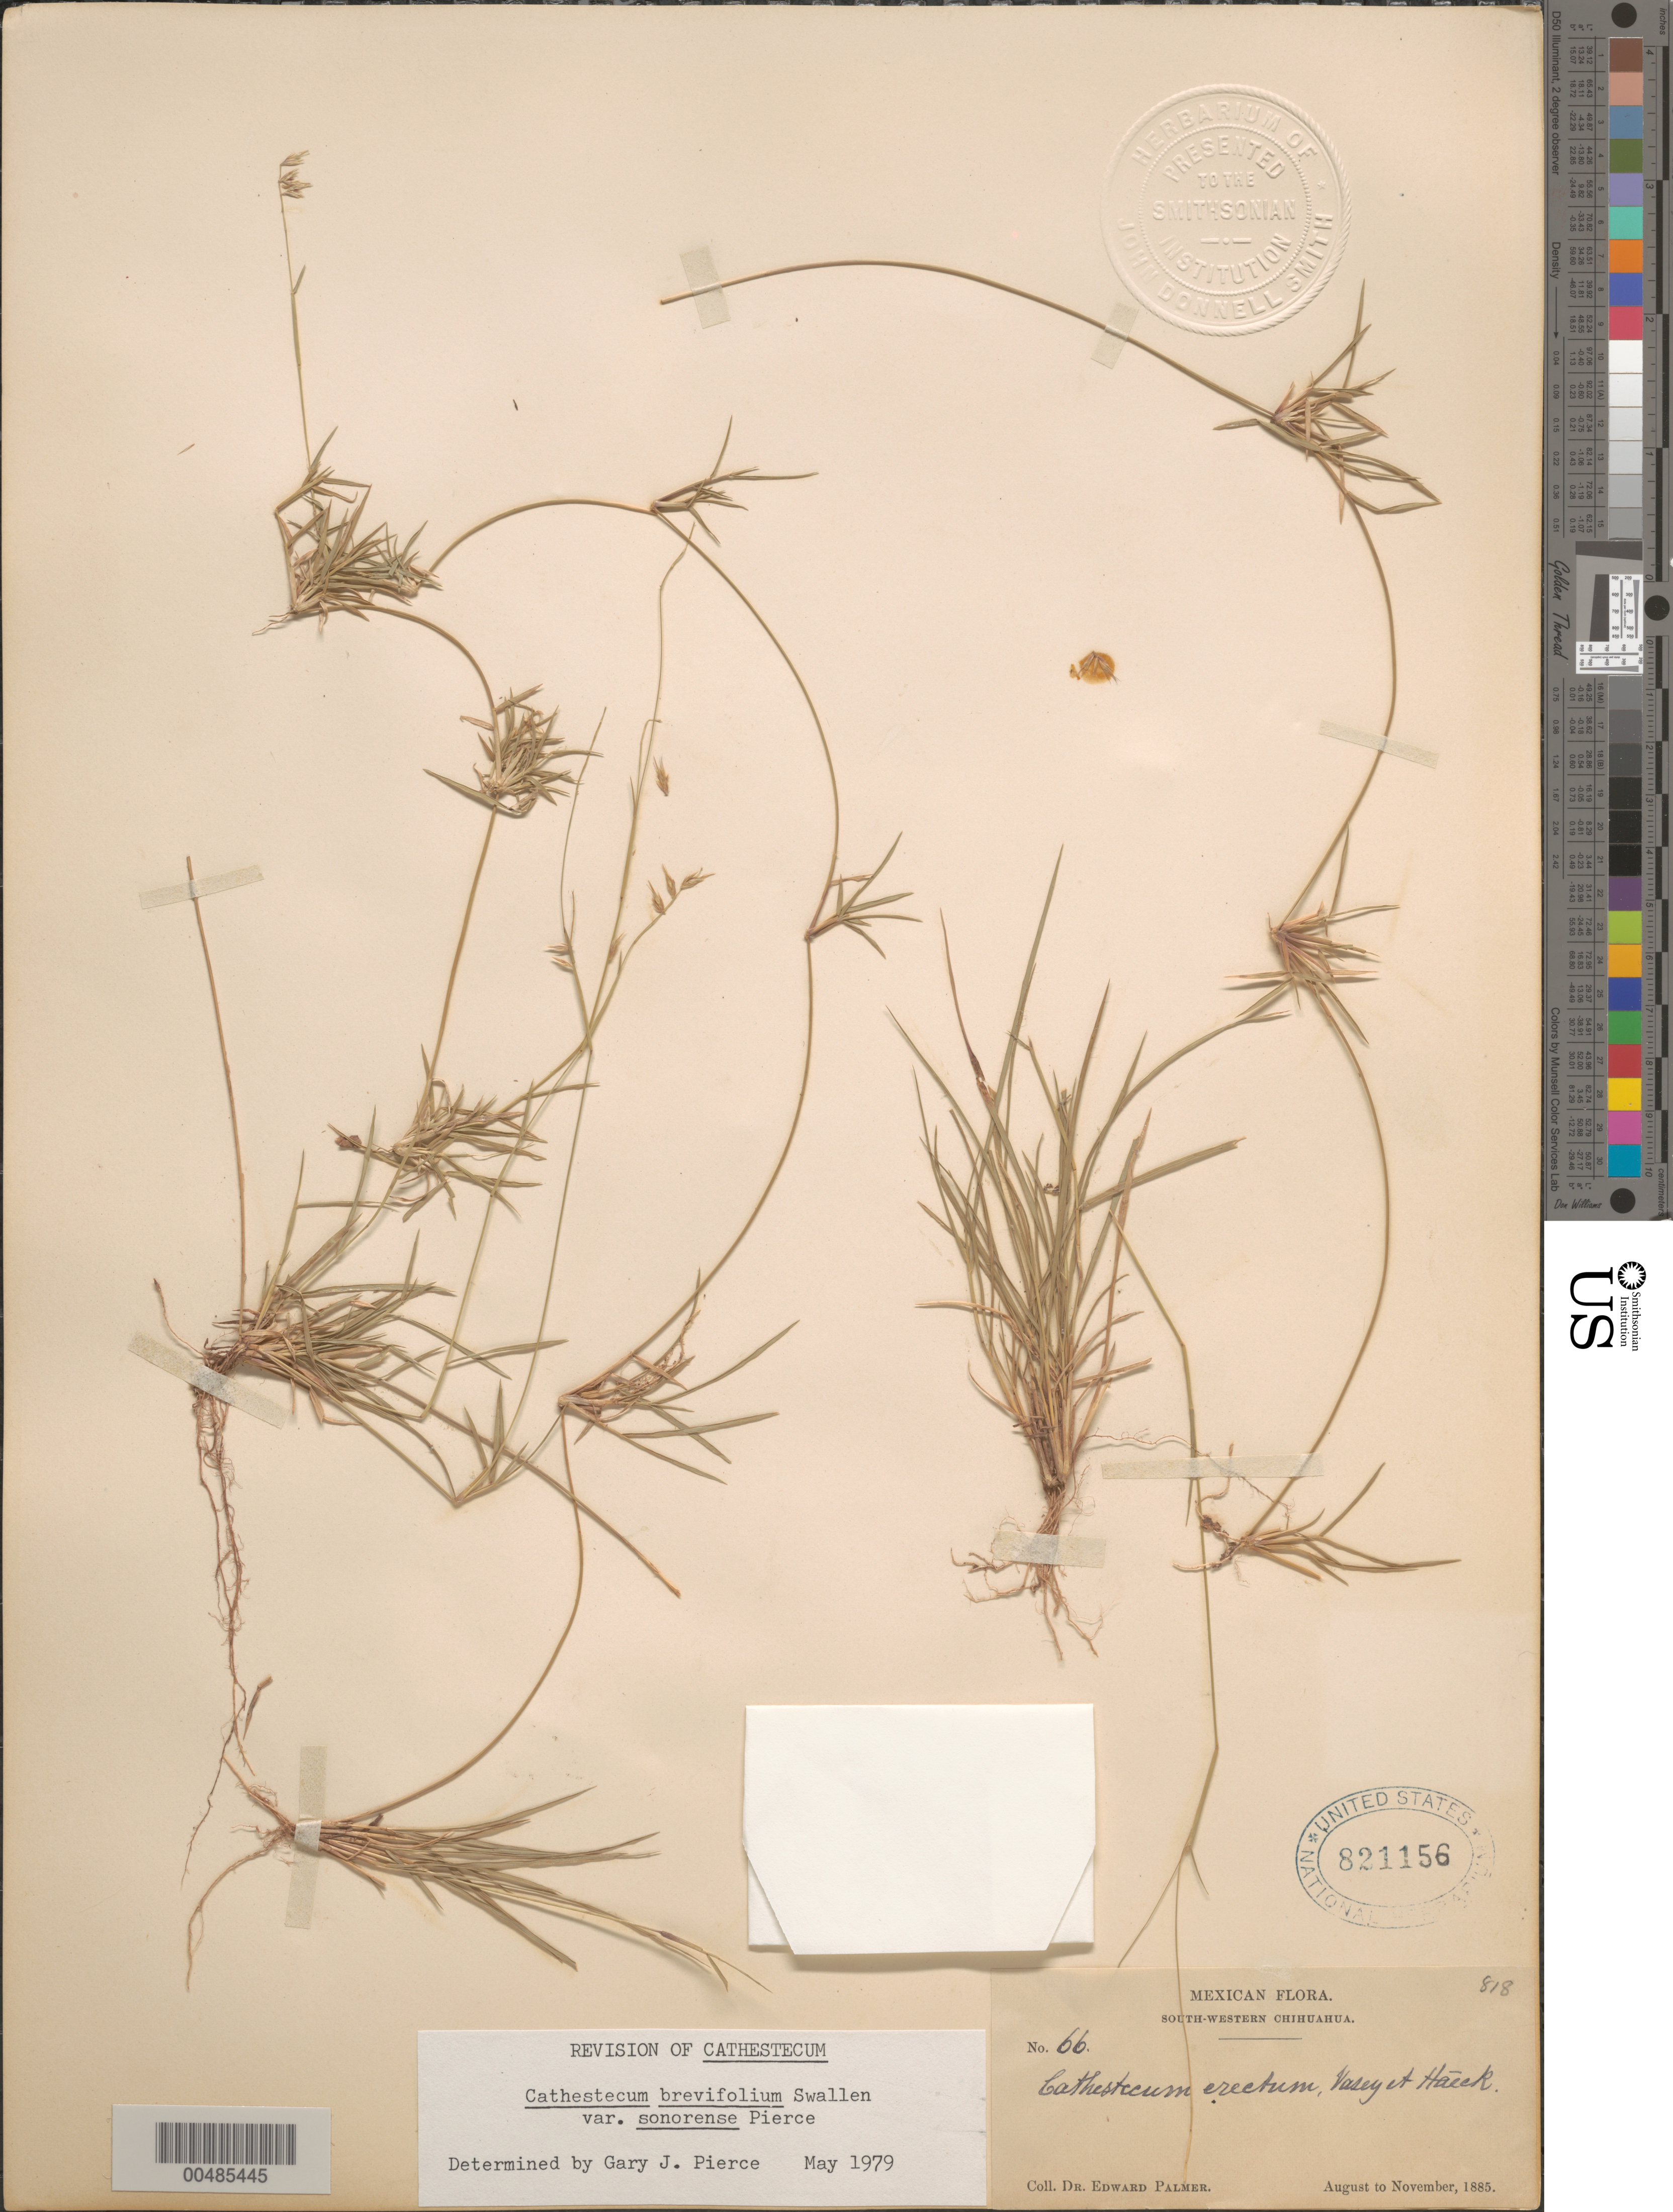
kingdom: Plantae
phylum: Tracheophyta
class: Liliopsida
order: Poales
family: Poaceae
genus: Cathestecum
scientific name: Cathestecum brevifolium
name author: Swallen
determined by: Pierce, G. J.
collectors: E. Palmer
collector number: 66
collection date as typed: Aug 1885 to Nov 1885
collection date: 1885-08/1885-11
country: Mexico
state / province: Chihuahua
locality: South-western Chihuahua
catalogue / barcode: US 821156